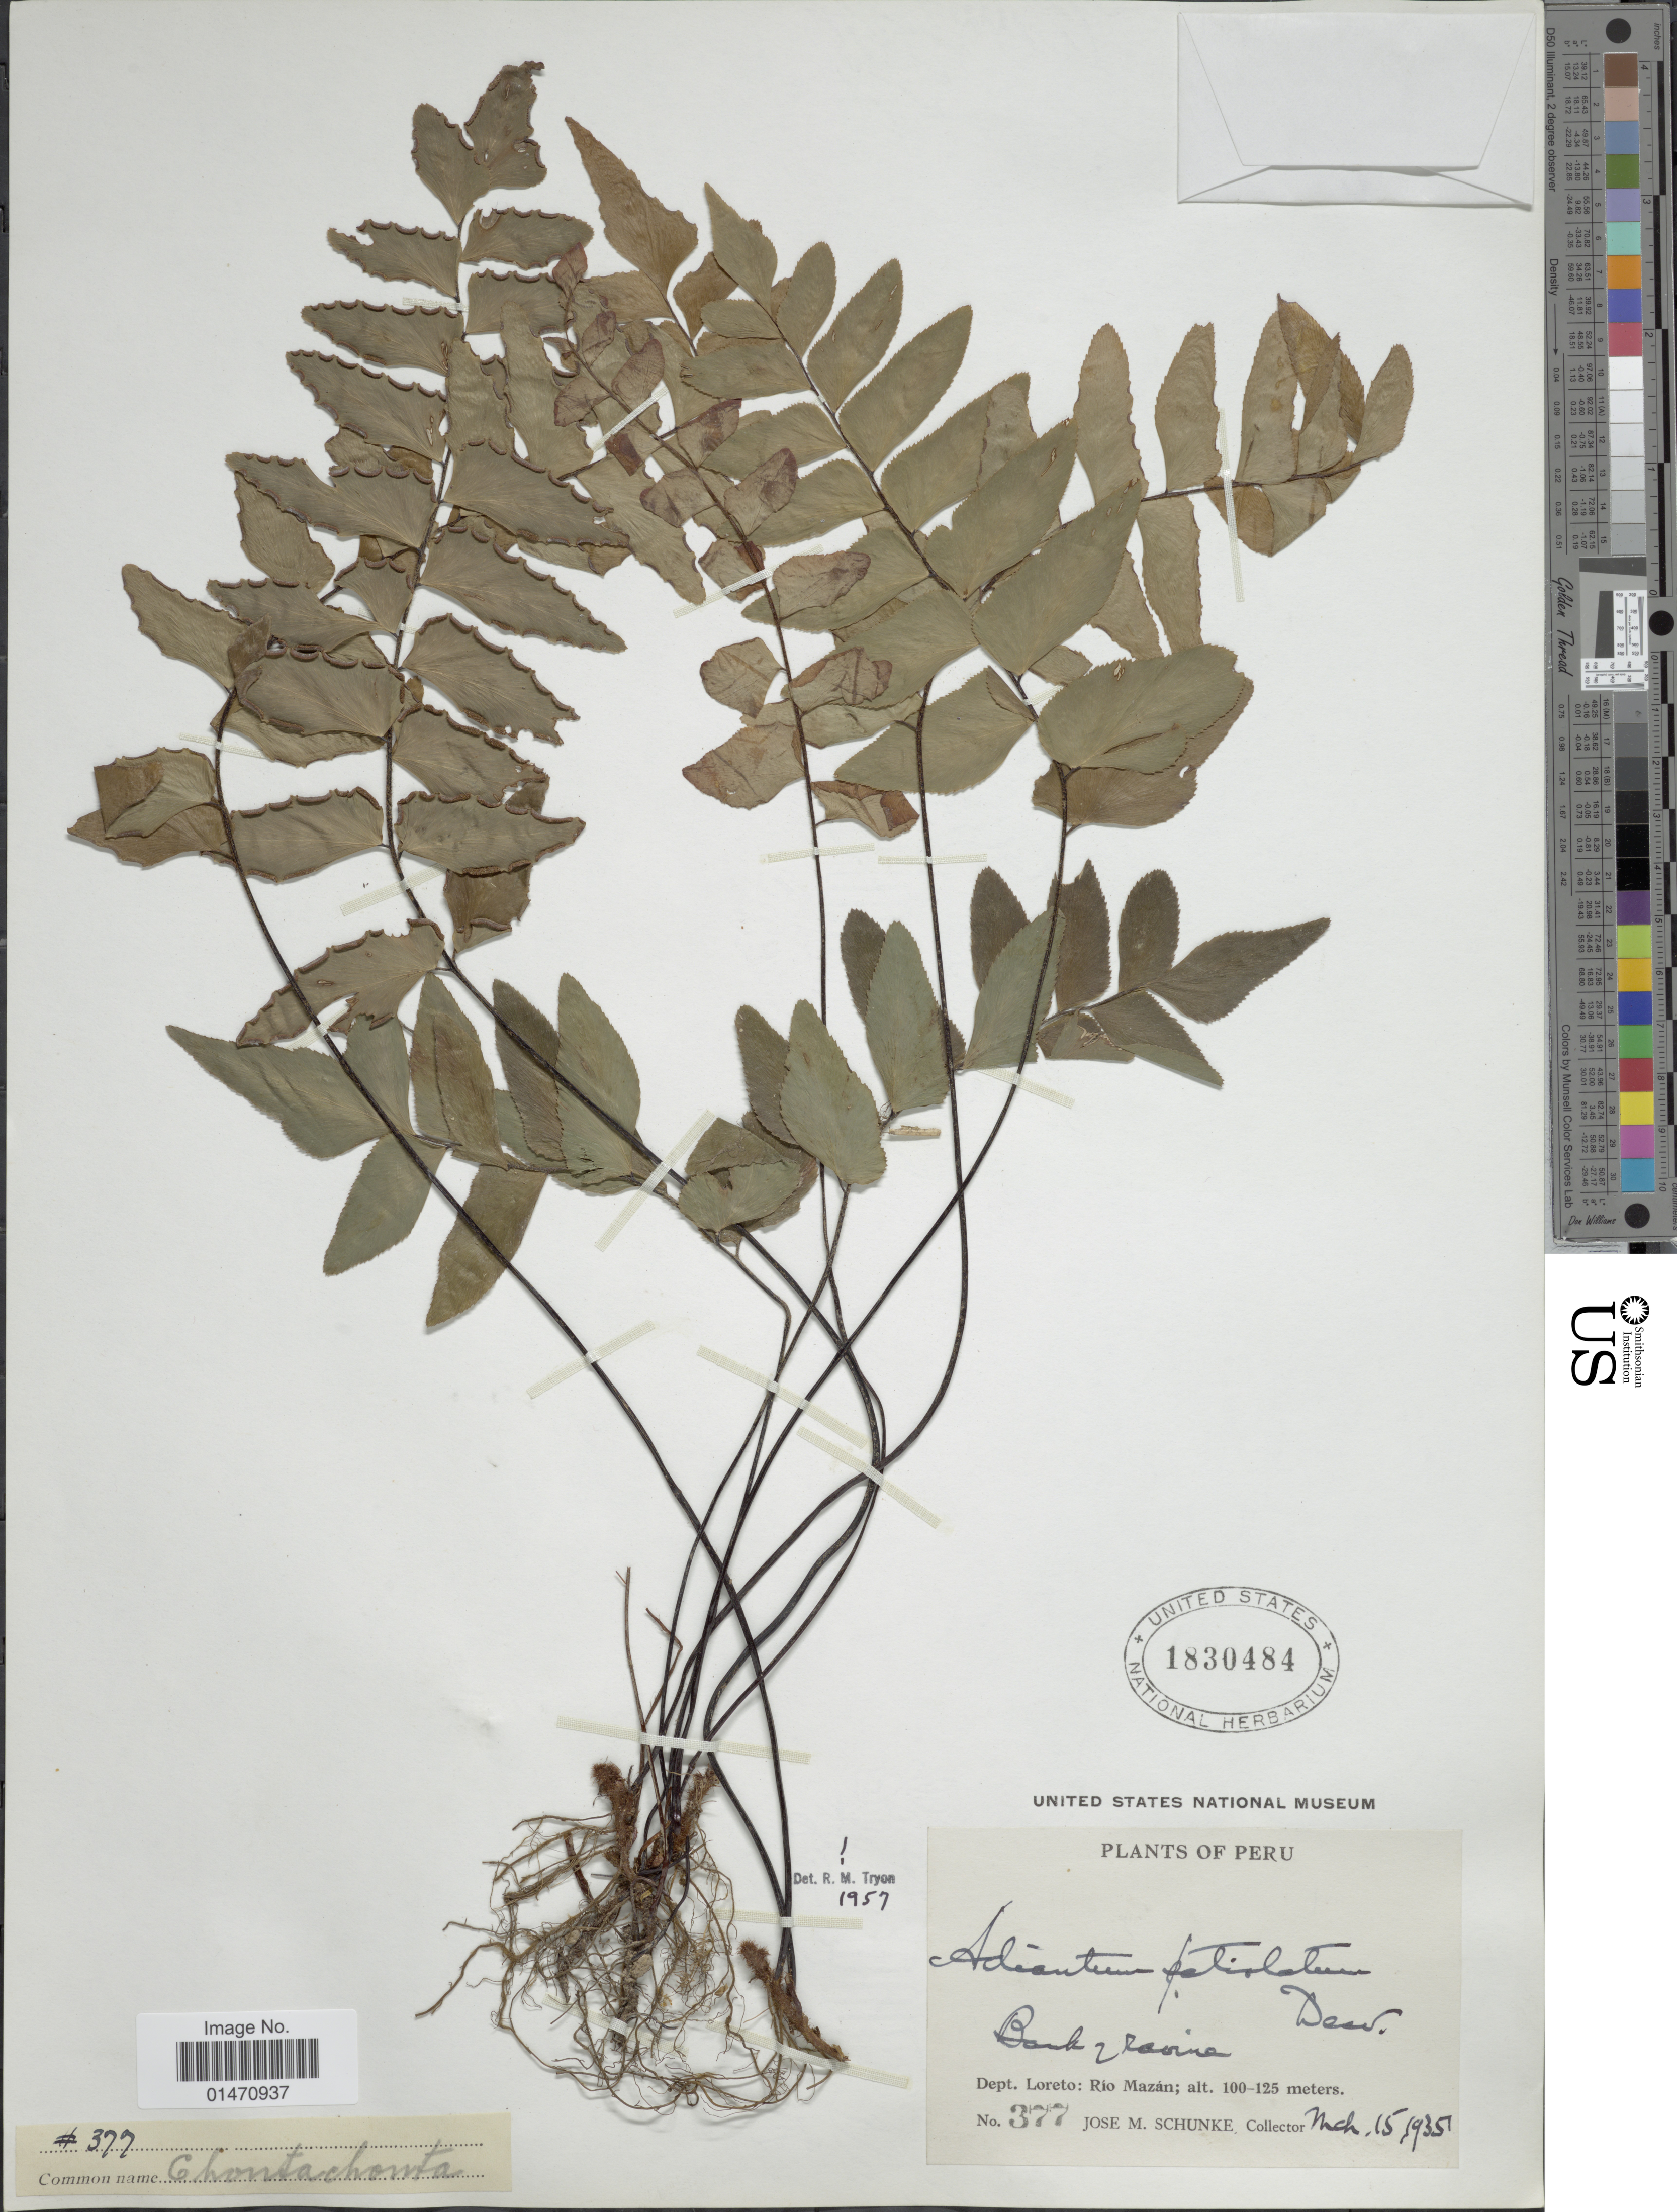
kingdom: Plantae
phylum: Tracheophyta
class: Polypodiopsida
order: Polypodiales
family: Pteridaceae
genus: Adiantum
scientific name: Adiantum petiolatum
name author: Desv.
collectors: J. M. Schunke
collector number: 377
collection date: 1935-03-15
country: Peru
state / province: Loreto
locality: Dept. Loreto: Rio Mazán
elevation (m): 100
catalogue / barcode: US 1830484